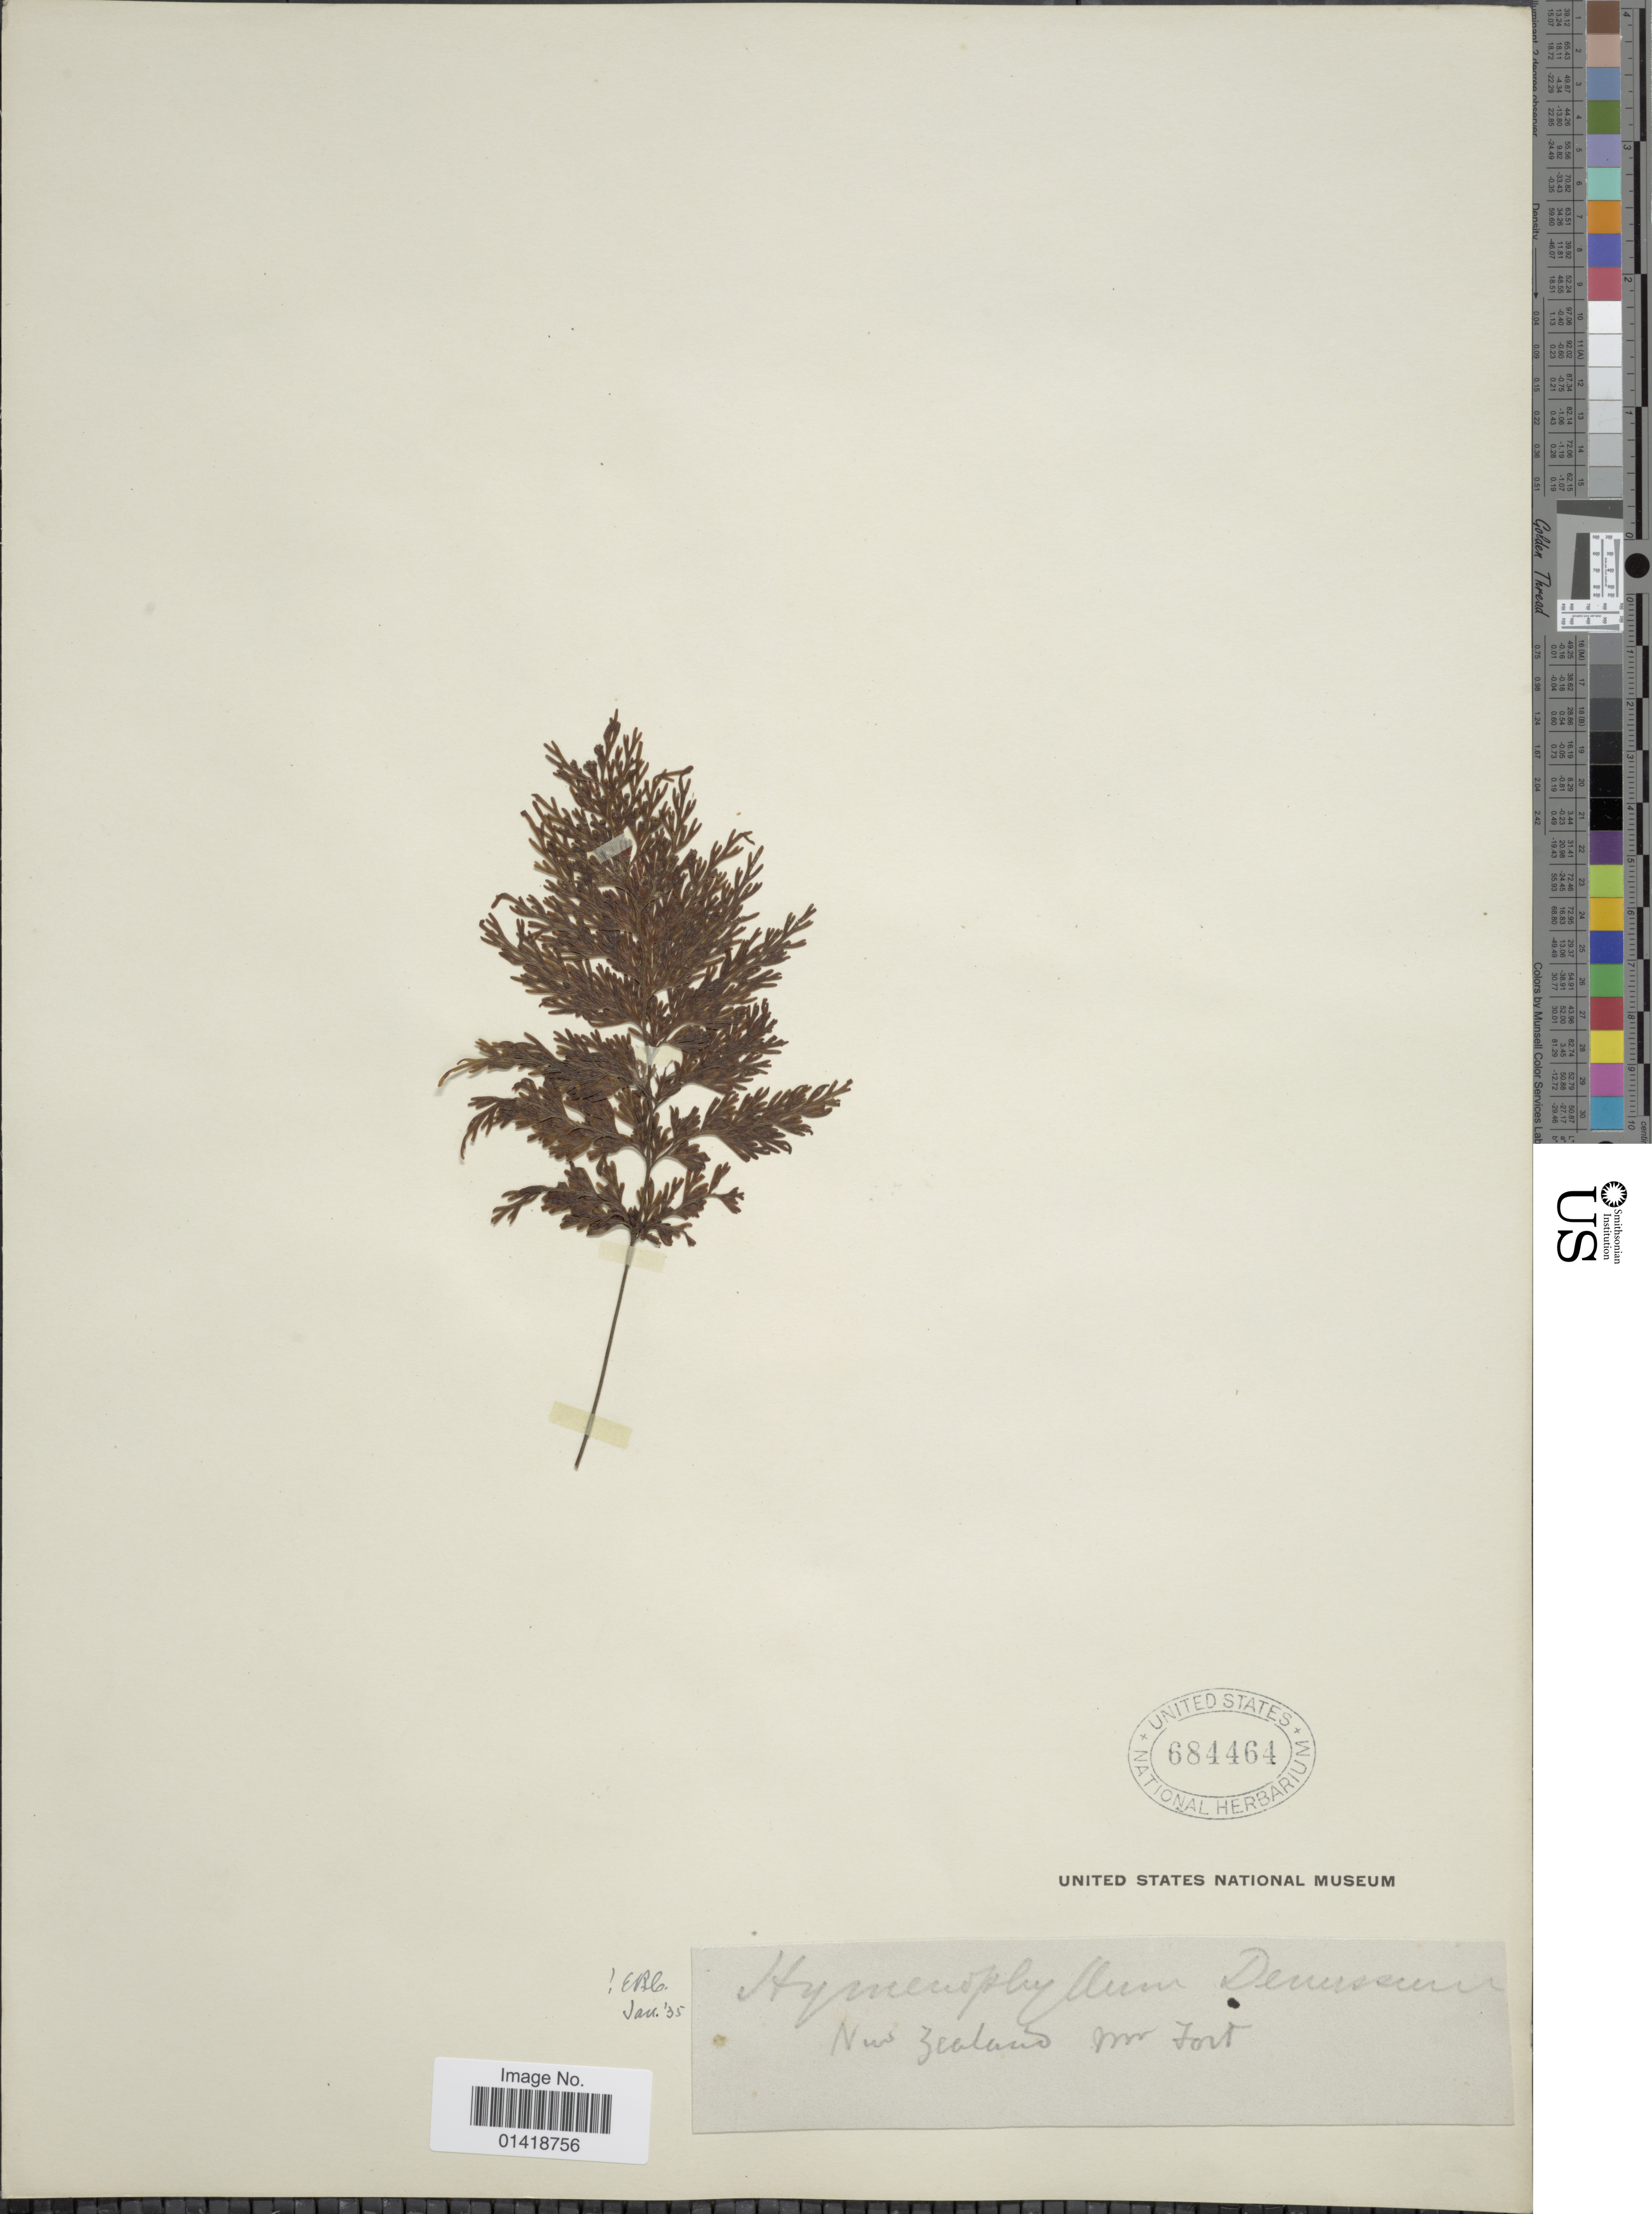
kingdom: Plantae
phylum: Tracheophyta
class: Polypodiopsida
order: Hymenophyllales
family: Hymenophyllaceae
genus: Hymenophyllum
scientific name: Hymenophyllum demissum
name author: Sw.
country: New Zealand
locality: The Fort.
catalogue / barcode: US 684464